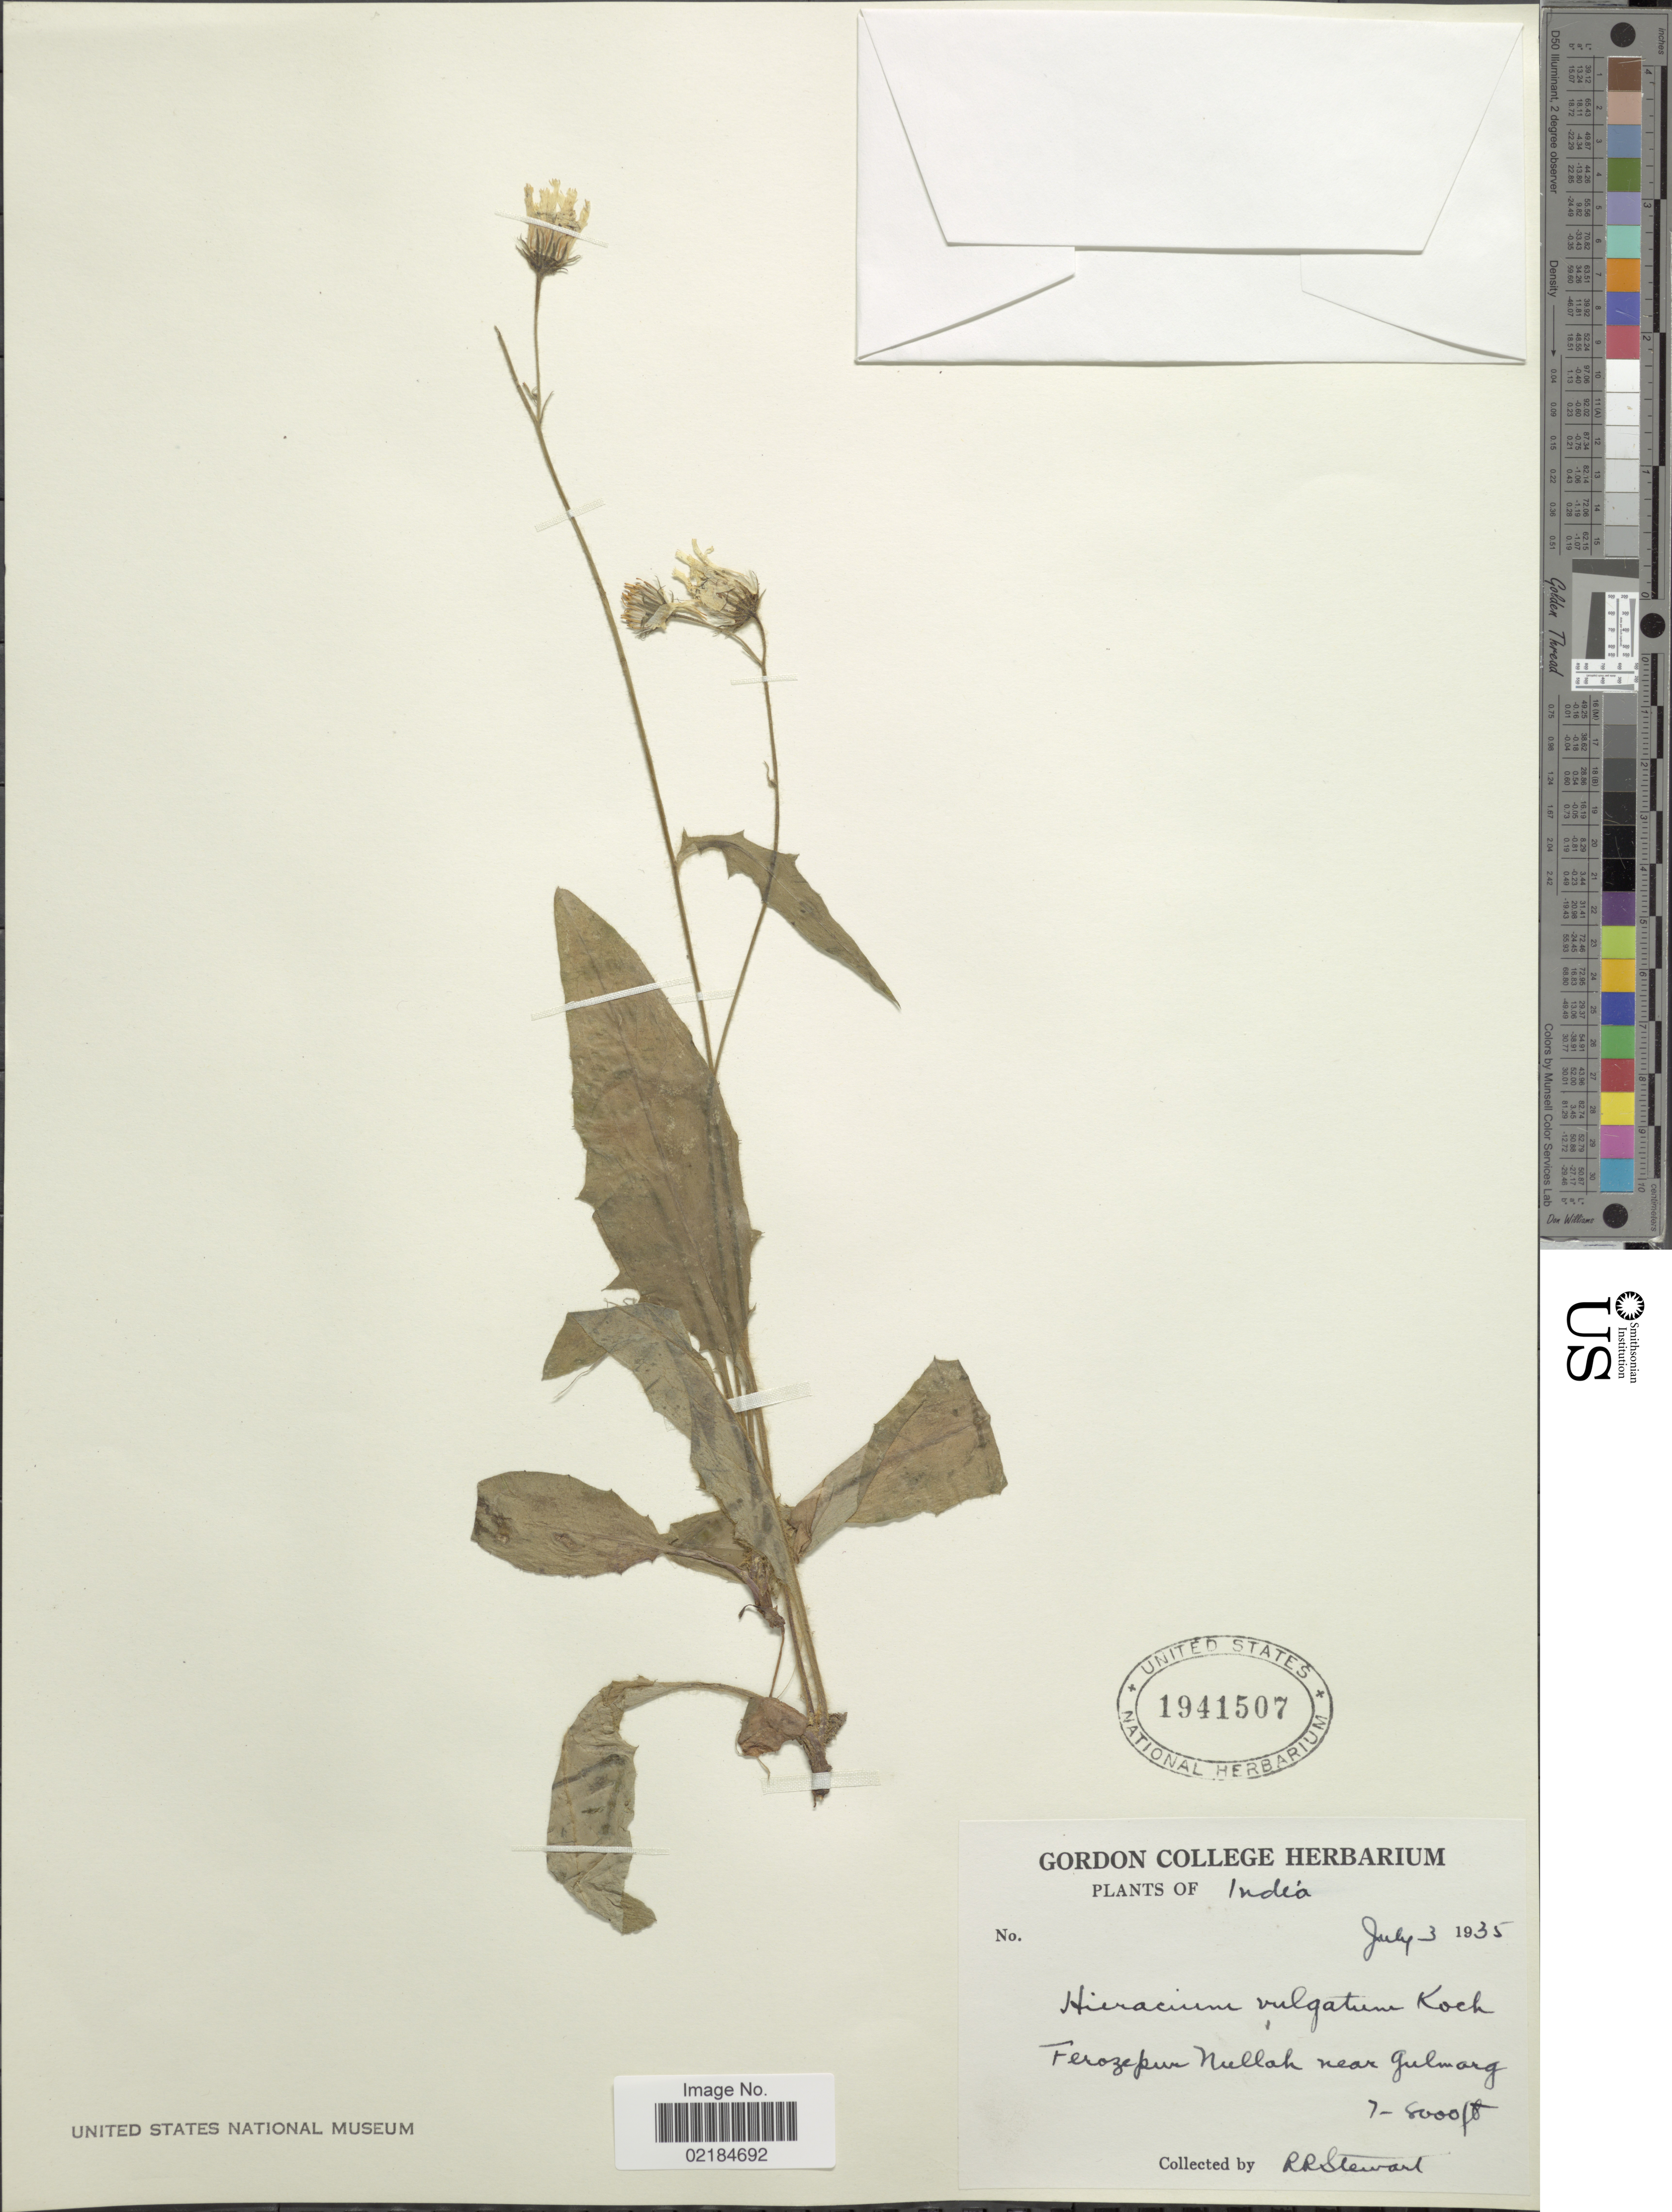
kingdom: Plantae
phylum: Tracheophyta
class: Magnoliopsida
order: Asterales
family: Asteraceae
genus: Hieracium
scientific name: Hieracium lachenalii subsp. cruenifolium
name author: (Dahlst. & Lübeck) Zahn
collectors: R. R. Stewart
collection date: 1935-07-03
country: India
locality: Ferozepun Nullah near Gulmarg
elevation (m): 2134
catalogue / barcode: US 19414507